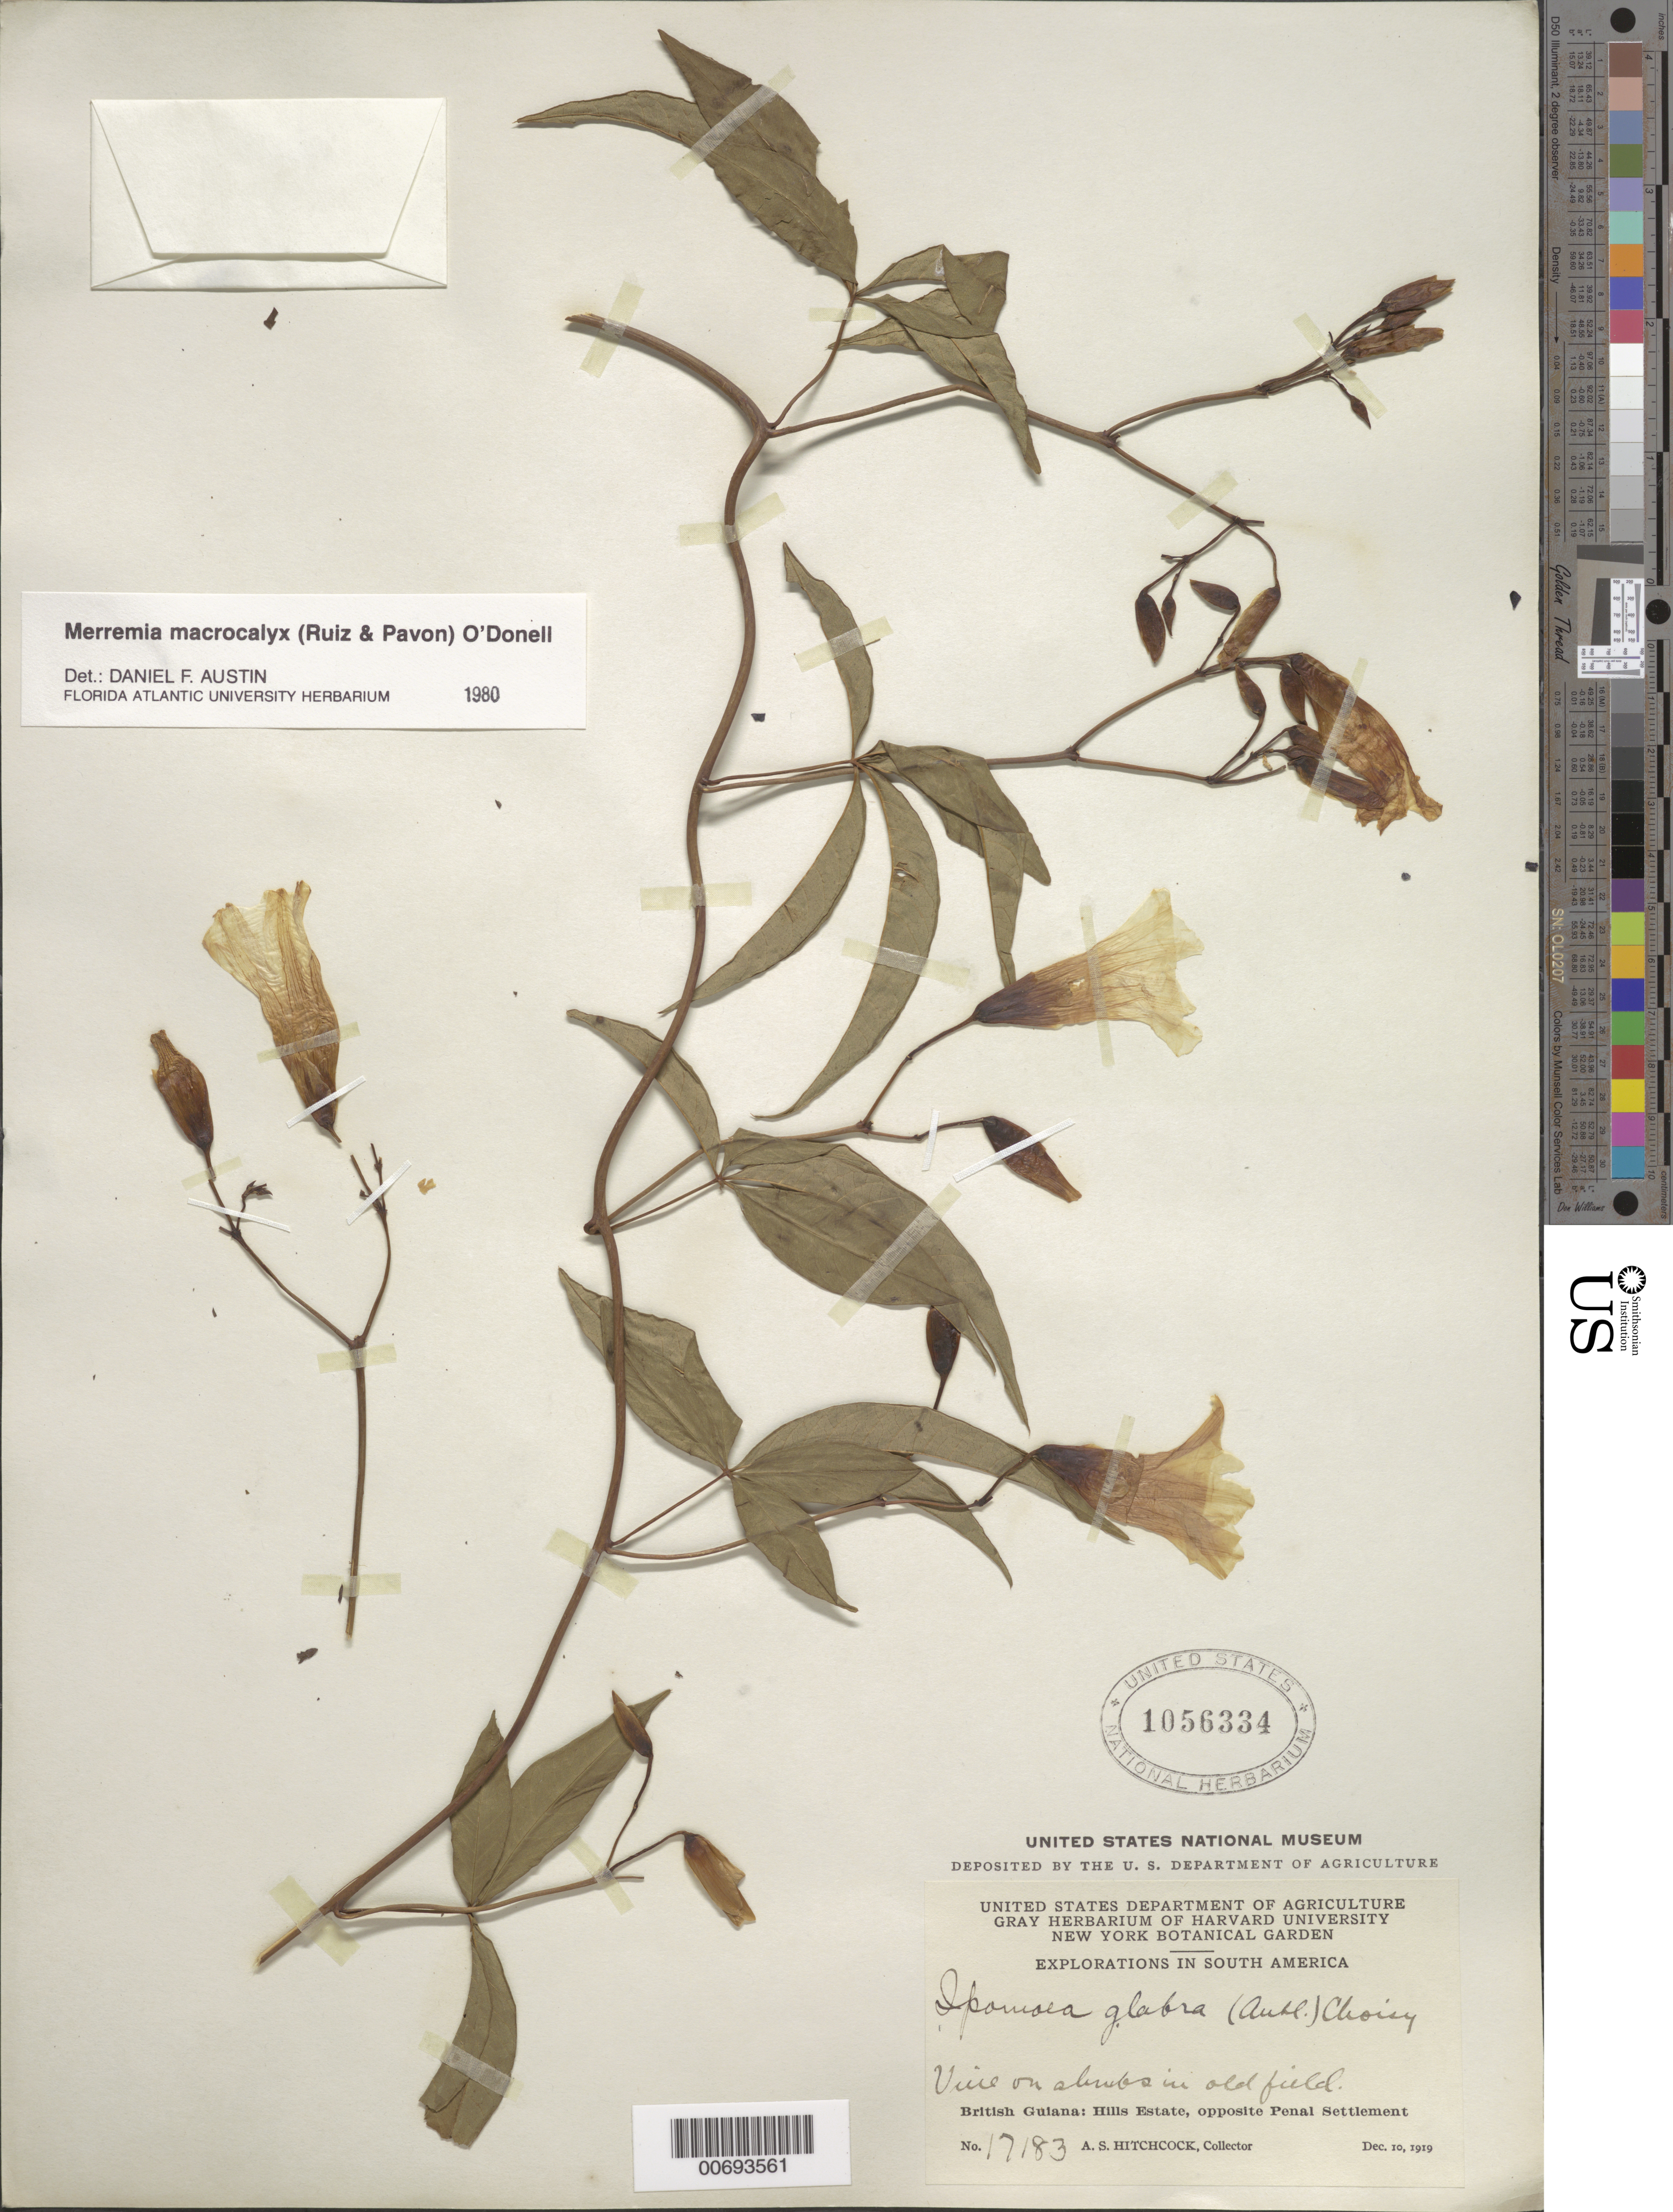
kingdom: Plantae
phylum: Tracheophyta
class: Magnoliopsida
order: Solanales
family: Convolvulaceae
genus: Distimake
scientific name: Distimake macrocalyx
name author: (Ruiz & Pav.) A. R. Simões & Staples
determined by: Strong, Mark T., (BOT), Smithsonian Institution - National Museum of Natural History (UNITED STATES)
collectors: A. S. Hitchcock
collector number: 17183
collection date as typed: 10-Dec-19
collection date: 1919-12-10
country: Guyana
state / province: Cuyuni-Mazaruni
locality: Penal Settlement, opposite; Hills Estate, 3 mi SW of Bartica near Mazaruni R.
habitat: Old field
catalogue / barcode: US 1056334